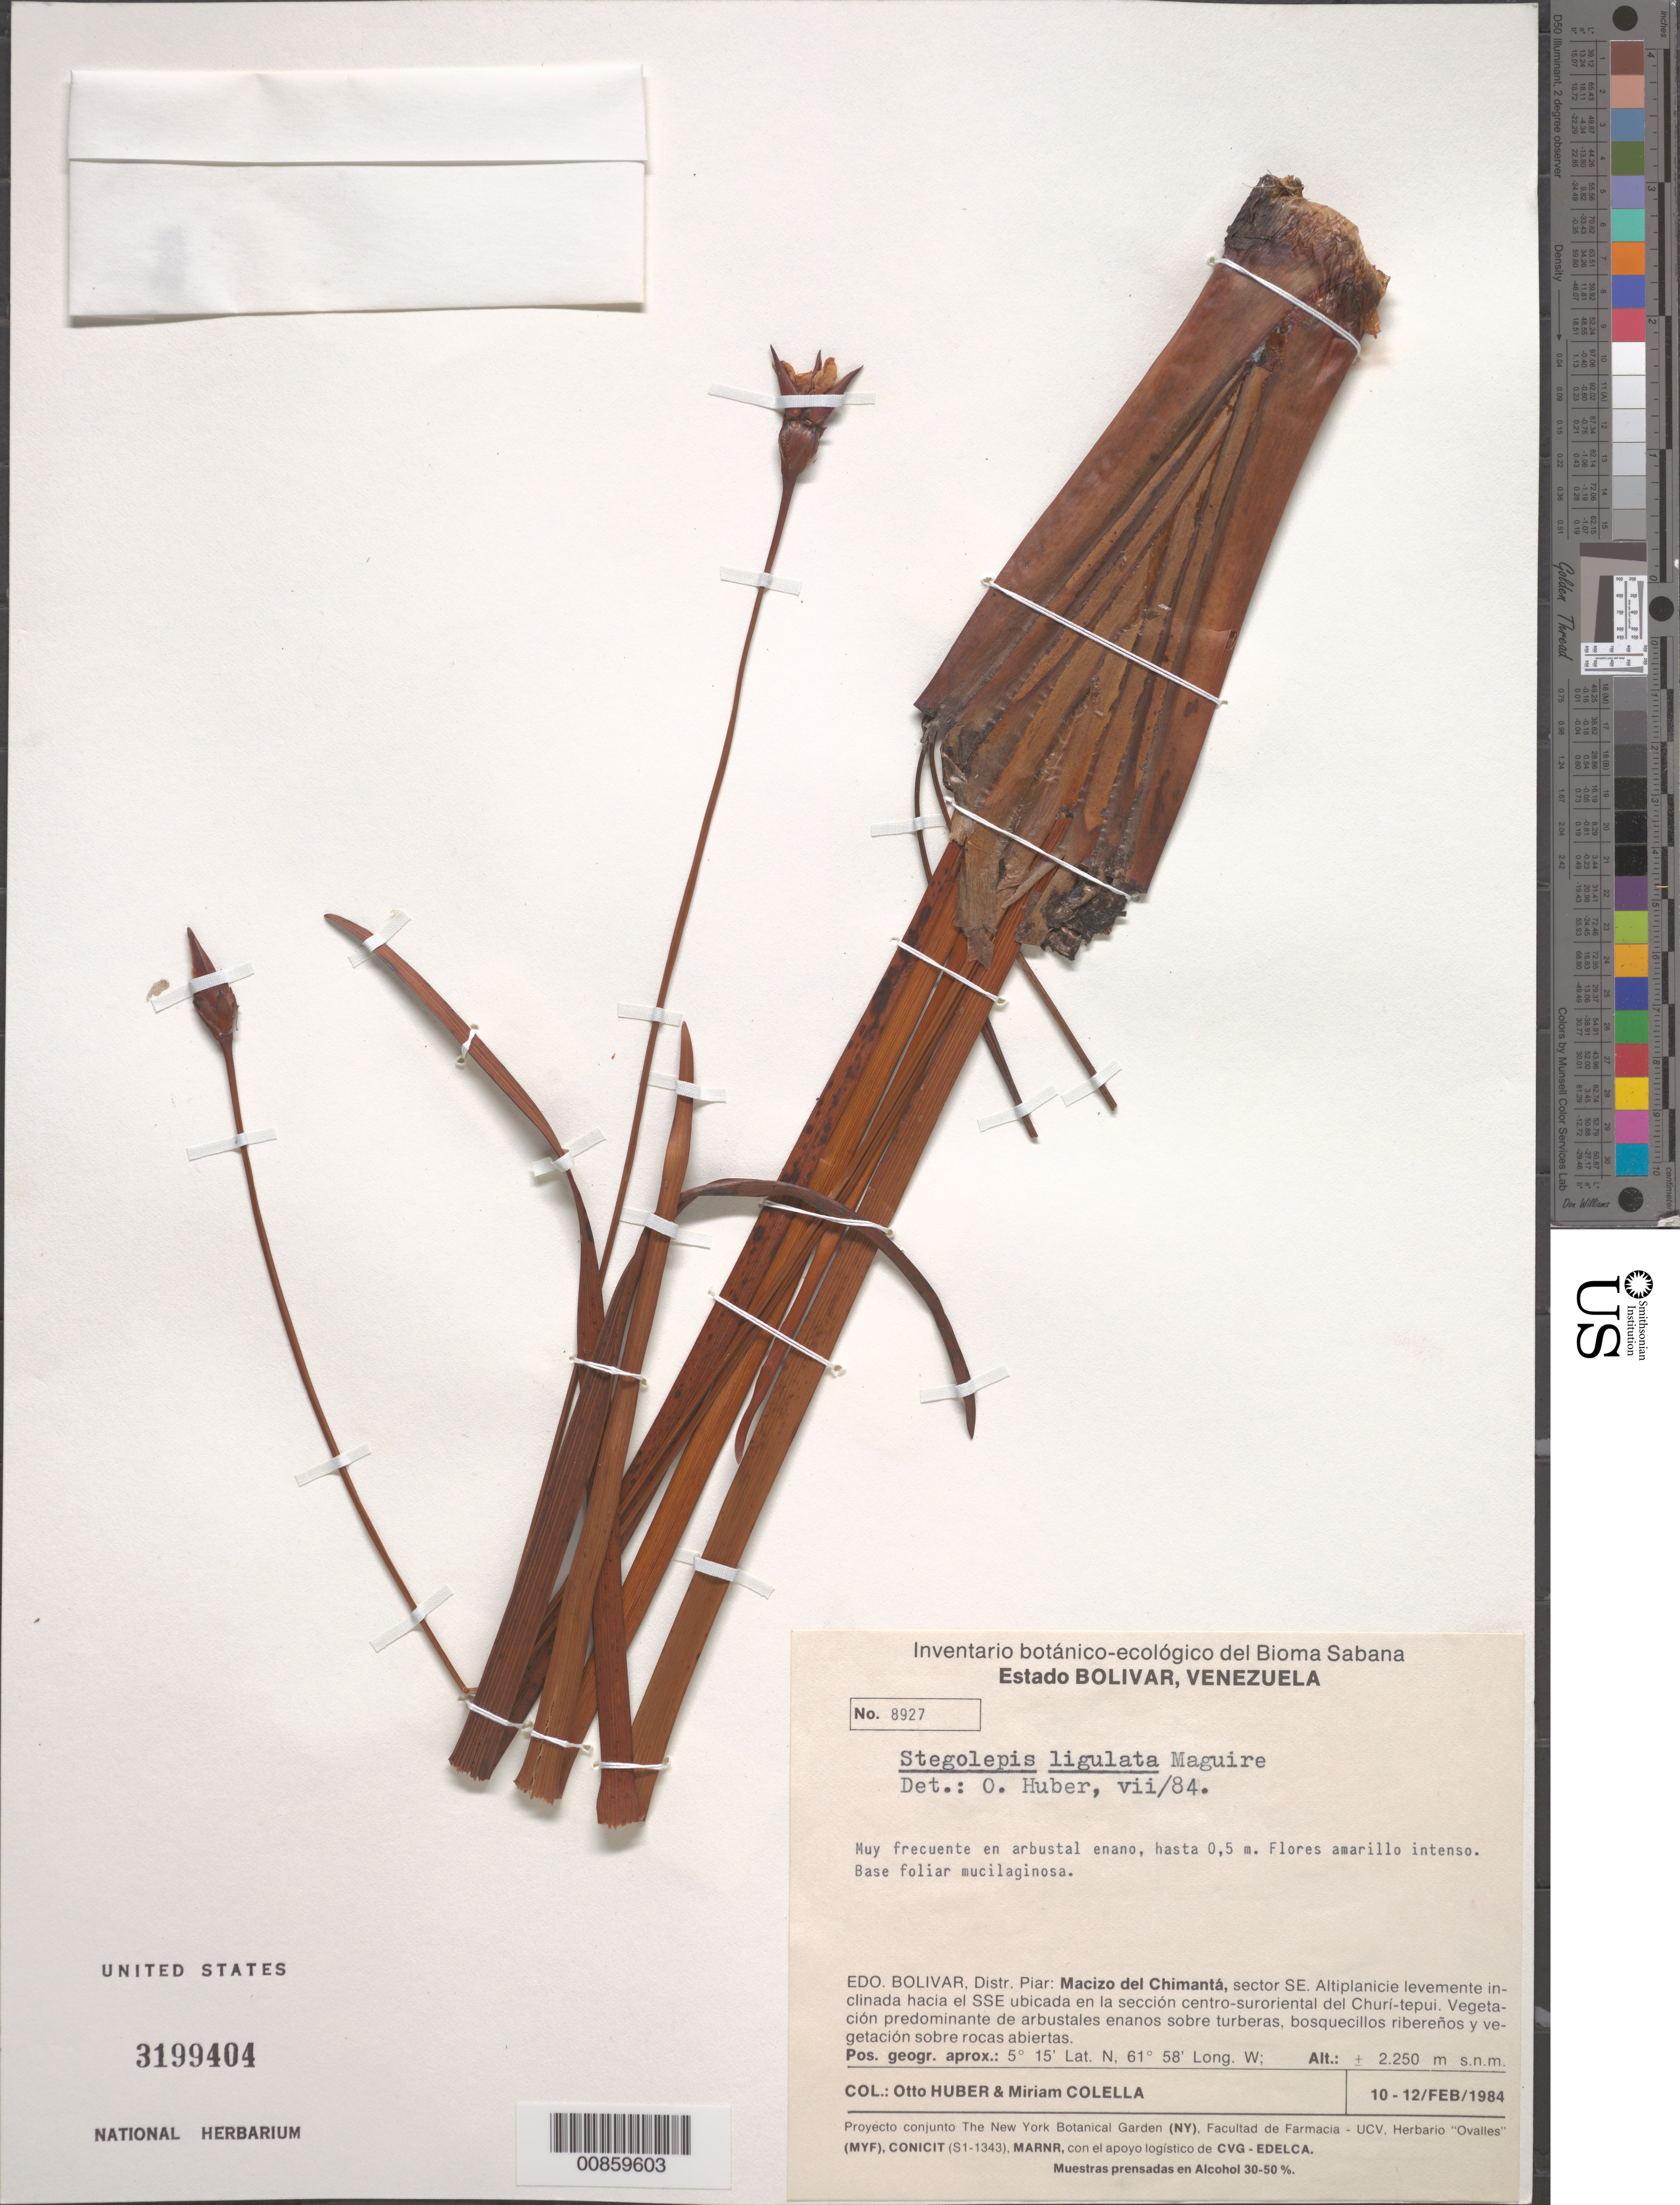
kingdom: Plantae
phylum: Tracheophyta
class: Liliopsida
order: Poales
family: Rapateaceae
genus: Stegolepis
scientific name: Stegolepis ligulata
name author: Maguire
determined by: Huber, Otto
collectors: O. Huber & M. Colella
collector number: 8927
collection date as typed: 10-Feb-84 to 12-Feb-84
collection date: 1984-02-10/1984-02-12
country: Venezuela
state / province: Bolívar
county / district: Piar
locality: Macizo del Chimantá, sector SE. Altiplanicie levemente inclinada hacia el SSE ubicada en al sección centro-suroriental del Churí-tepuí.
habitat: En areas rocosas. Vegetación predominante de arbustales enanos sobre turberas, bosquecillos ribereños y vegetacón sobre rocas abiertas.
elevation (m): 2250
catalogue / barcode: US 3199404